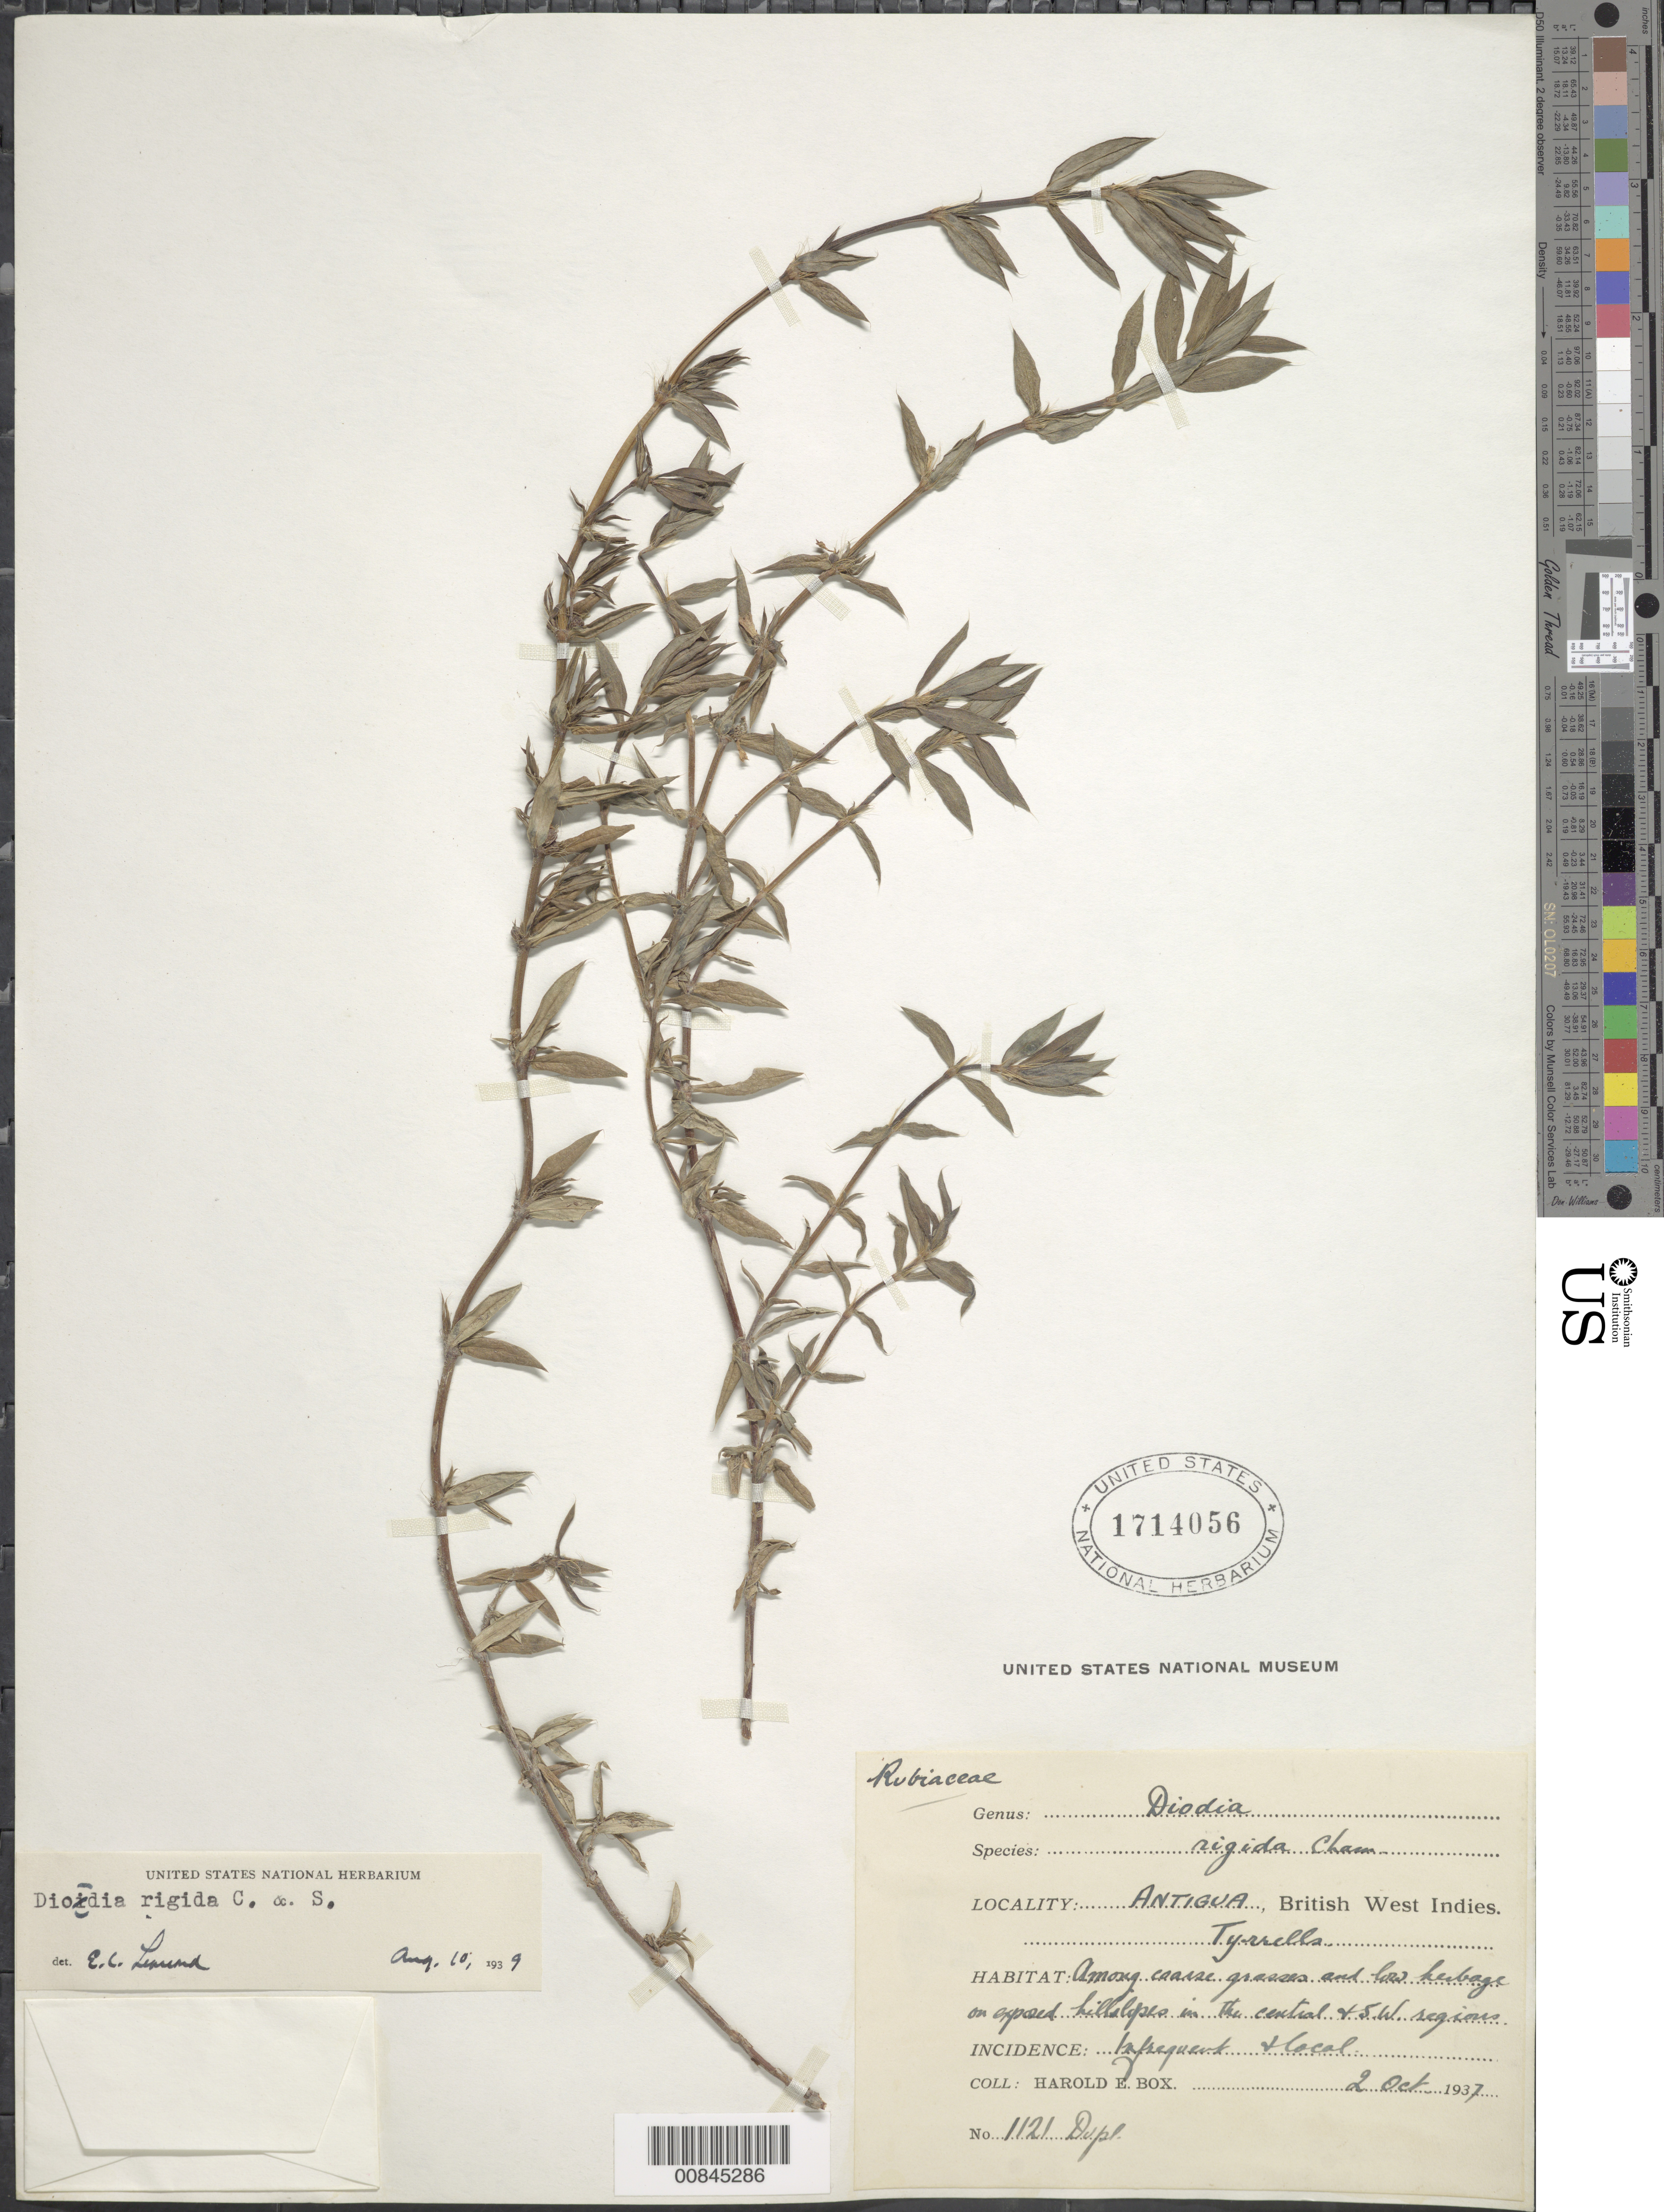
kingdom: Plantae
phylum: Tracheophyta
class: Magnoliopsida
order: Gentianales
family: Rubiaceae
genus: Diodella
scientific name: Diodella apiculata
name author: (Willd. ex Roem. & Schult.) Bacigalupo & E.L. Cabral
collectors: H. E. Box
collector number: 1121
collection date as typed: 02 Oct 1937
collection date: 1937-10-02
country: Antigua and Barbuda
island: Leeward Is.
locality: Tyrrellls (sp?), in central and southwest regions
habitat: Among coarse grassesand low herbage on exposed hill slopes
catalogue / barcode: US 1714056